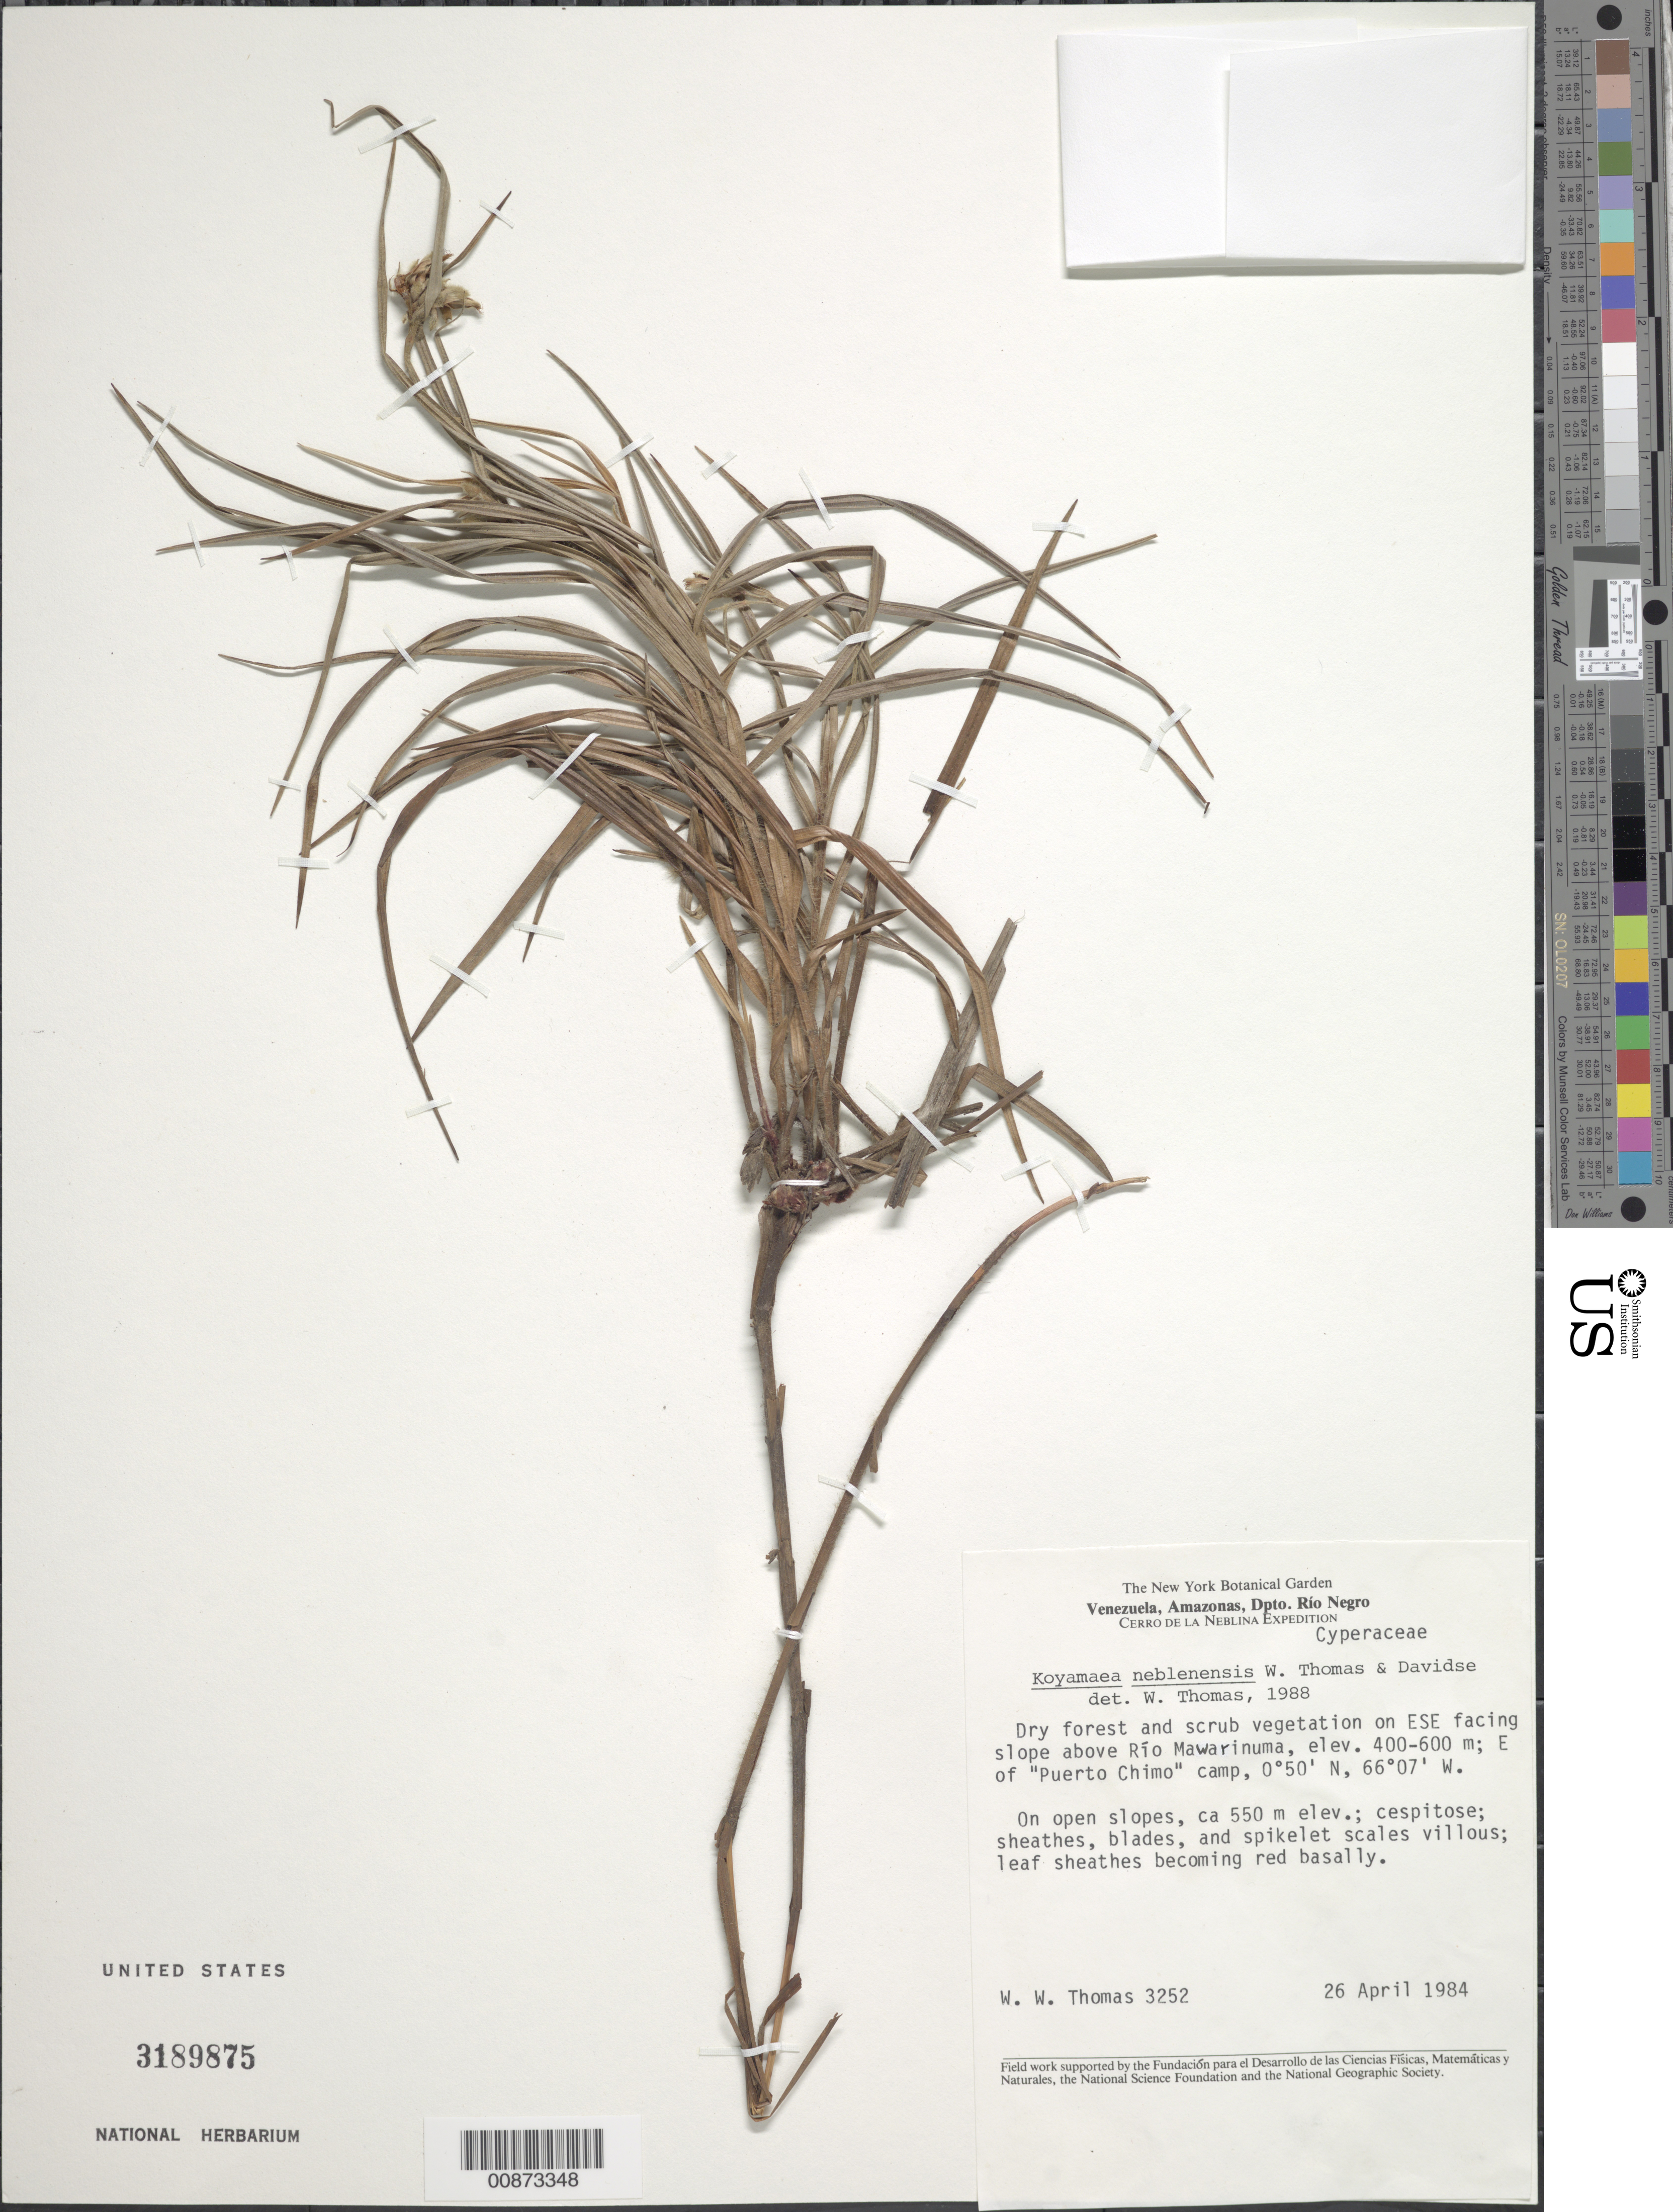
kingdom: Plantae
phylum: Tracheophyta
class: Liliopsida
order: Poales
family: Cyperaceae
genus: Koyamaea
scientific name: Koyamaea neblinensis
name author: W.W. Thomas & Davidse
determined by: Thomas, W. W., (NY), New York Botanical Garden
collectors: W. W. Thomas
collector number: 3252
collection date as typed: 26-Apr-84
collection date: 1984-04-26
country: Venezuela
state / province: Amazonas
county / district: Río Negro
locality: Cerro de La Neblina, above Río Marawinuma, E of "Puerto Chimo" camp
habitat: Open slopes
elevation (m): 550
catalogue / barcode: US 3189875